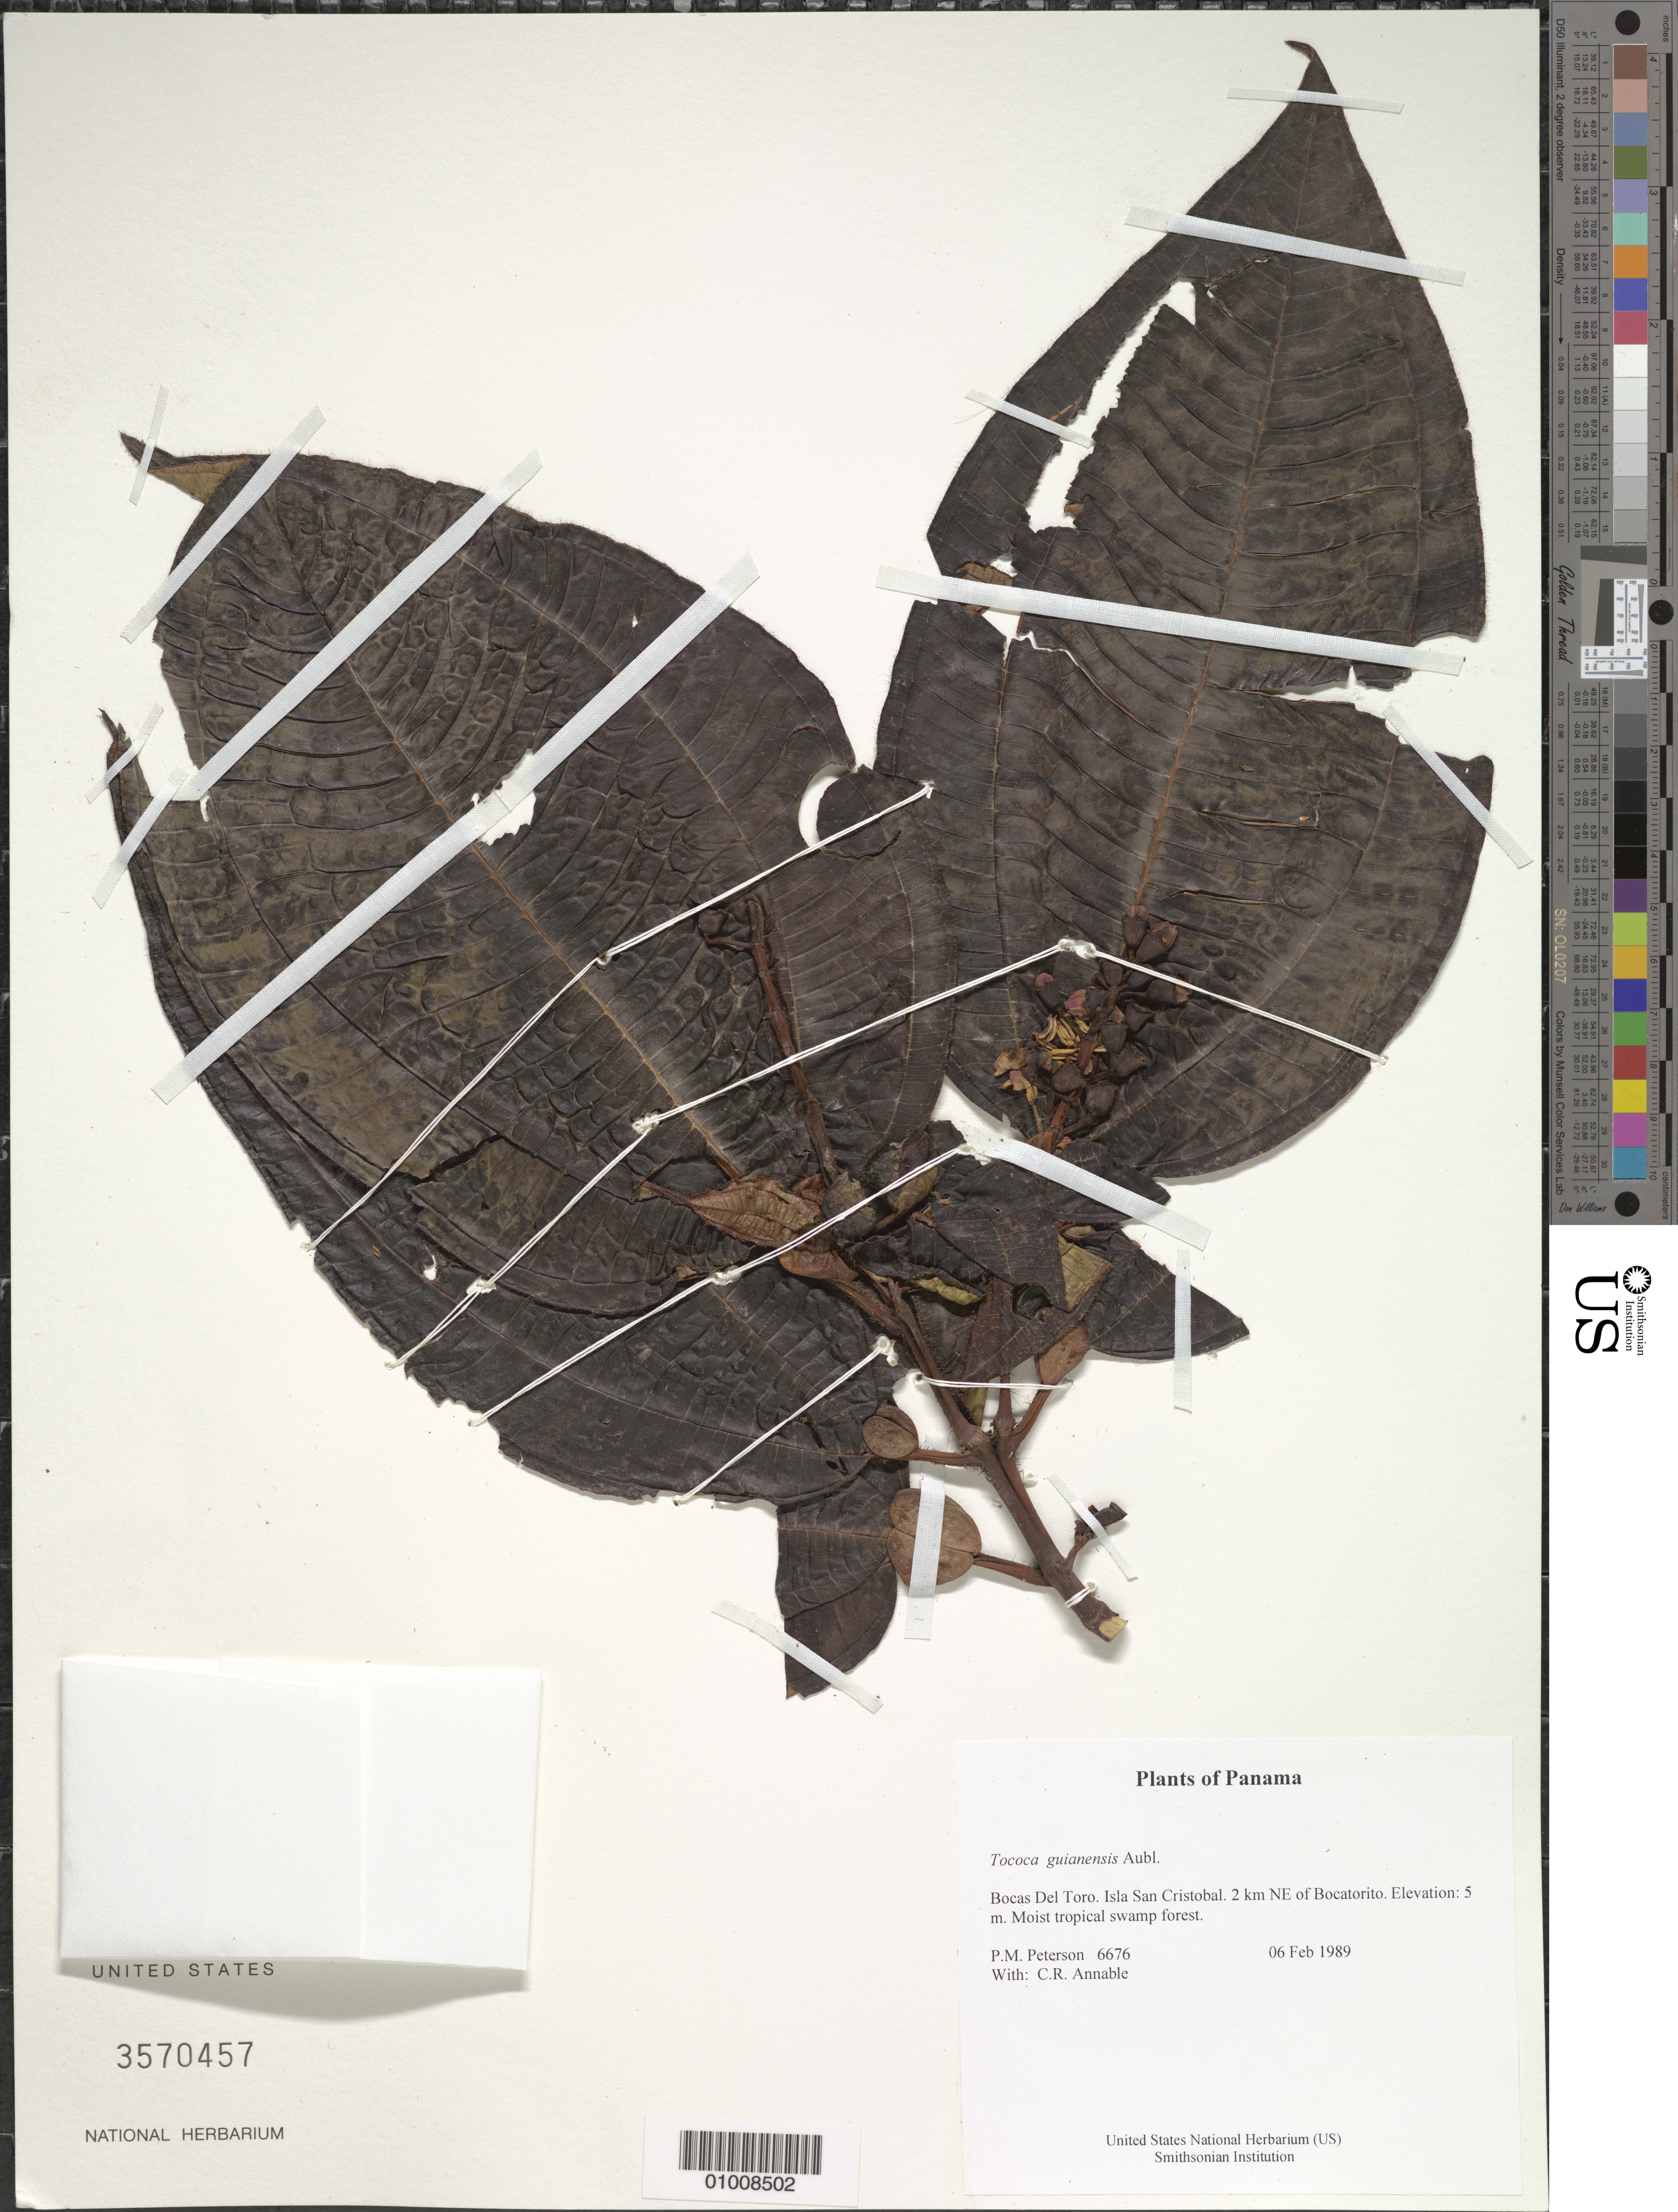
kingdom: Plantae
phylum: Tracheophyta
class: Magnoliopsida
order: Myrtales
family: Melastomataceae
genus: Tococa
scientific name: Tococa guianensis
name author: Aubl.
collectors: P. M. Peterson & C. R. Annable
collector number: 06676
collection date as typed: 06 Feb 1989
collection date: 1989-02-06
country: Panama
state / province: Bocas del Toro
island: San Cristobal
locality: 2 km NE of Bocatorito.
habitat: Moist tropical swamp forest.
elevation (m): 5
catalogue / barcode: US 3570457